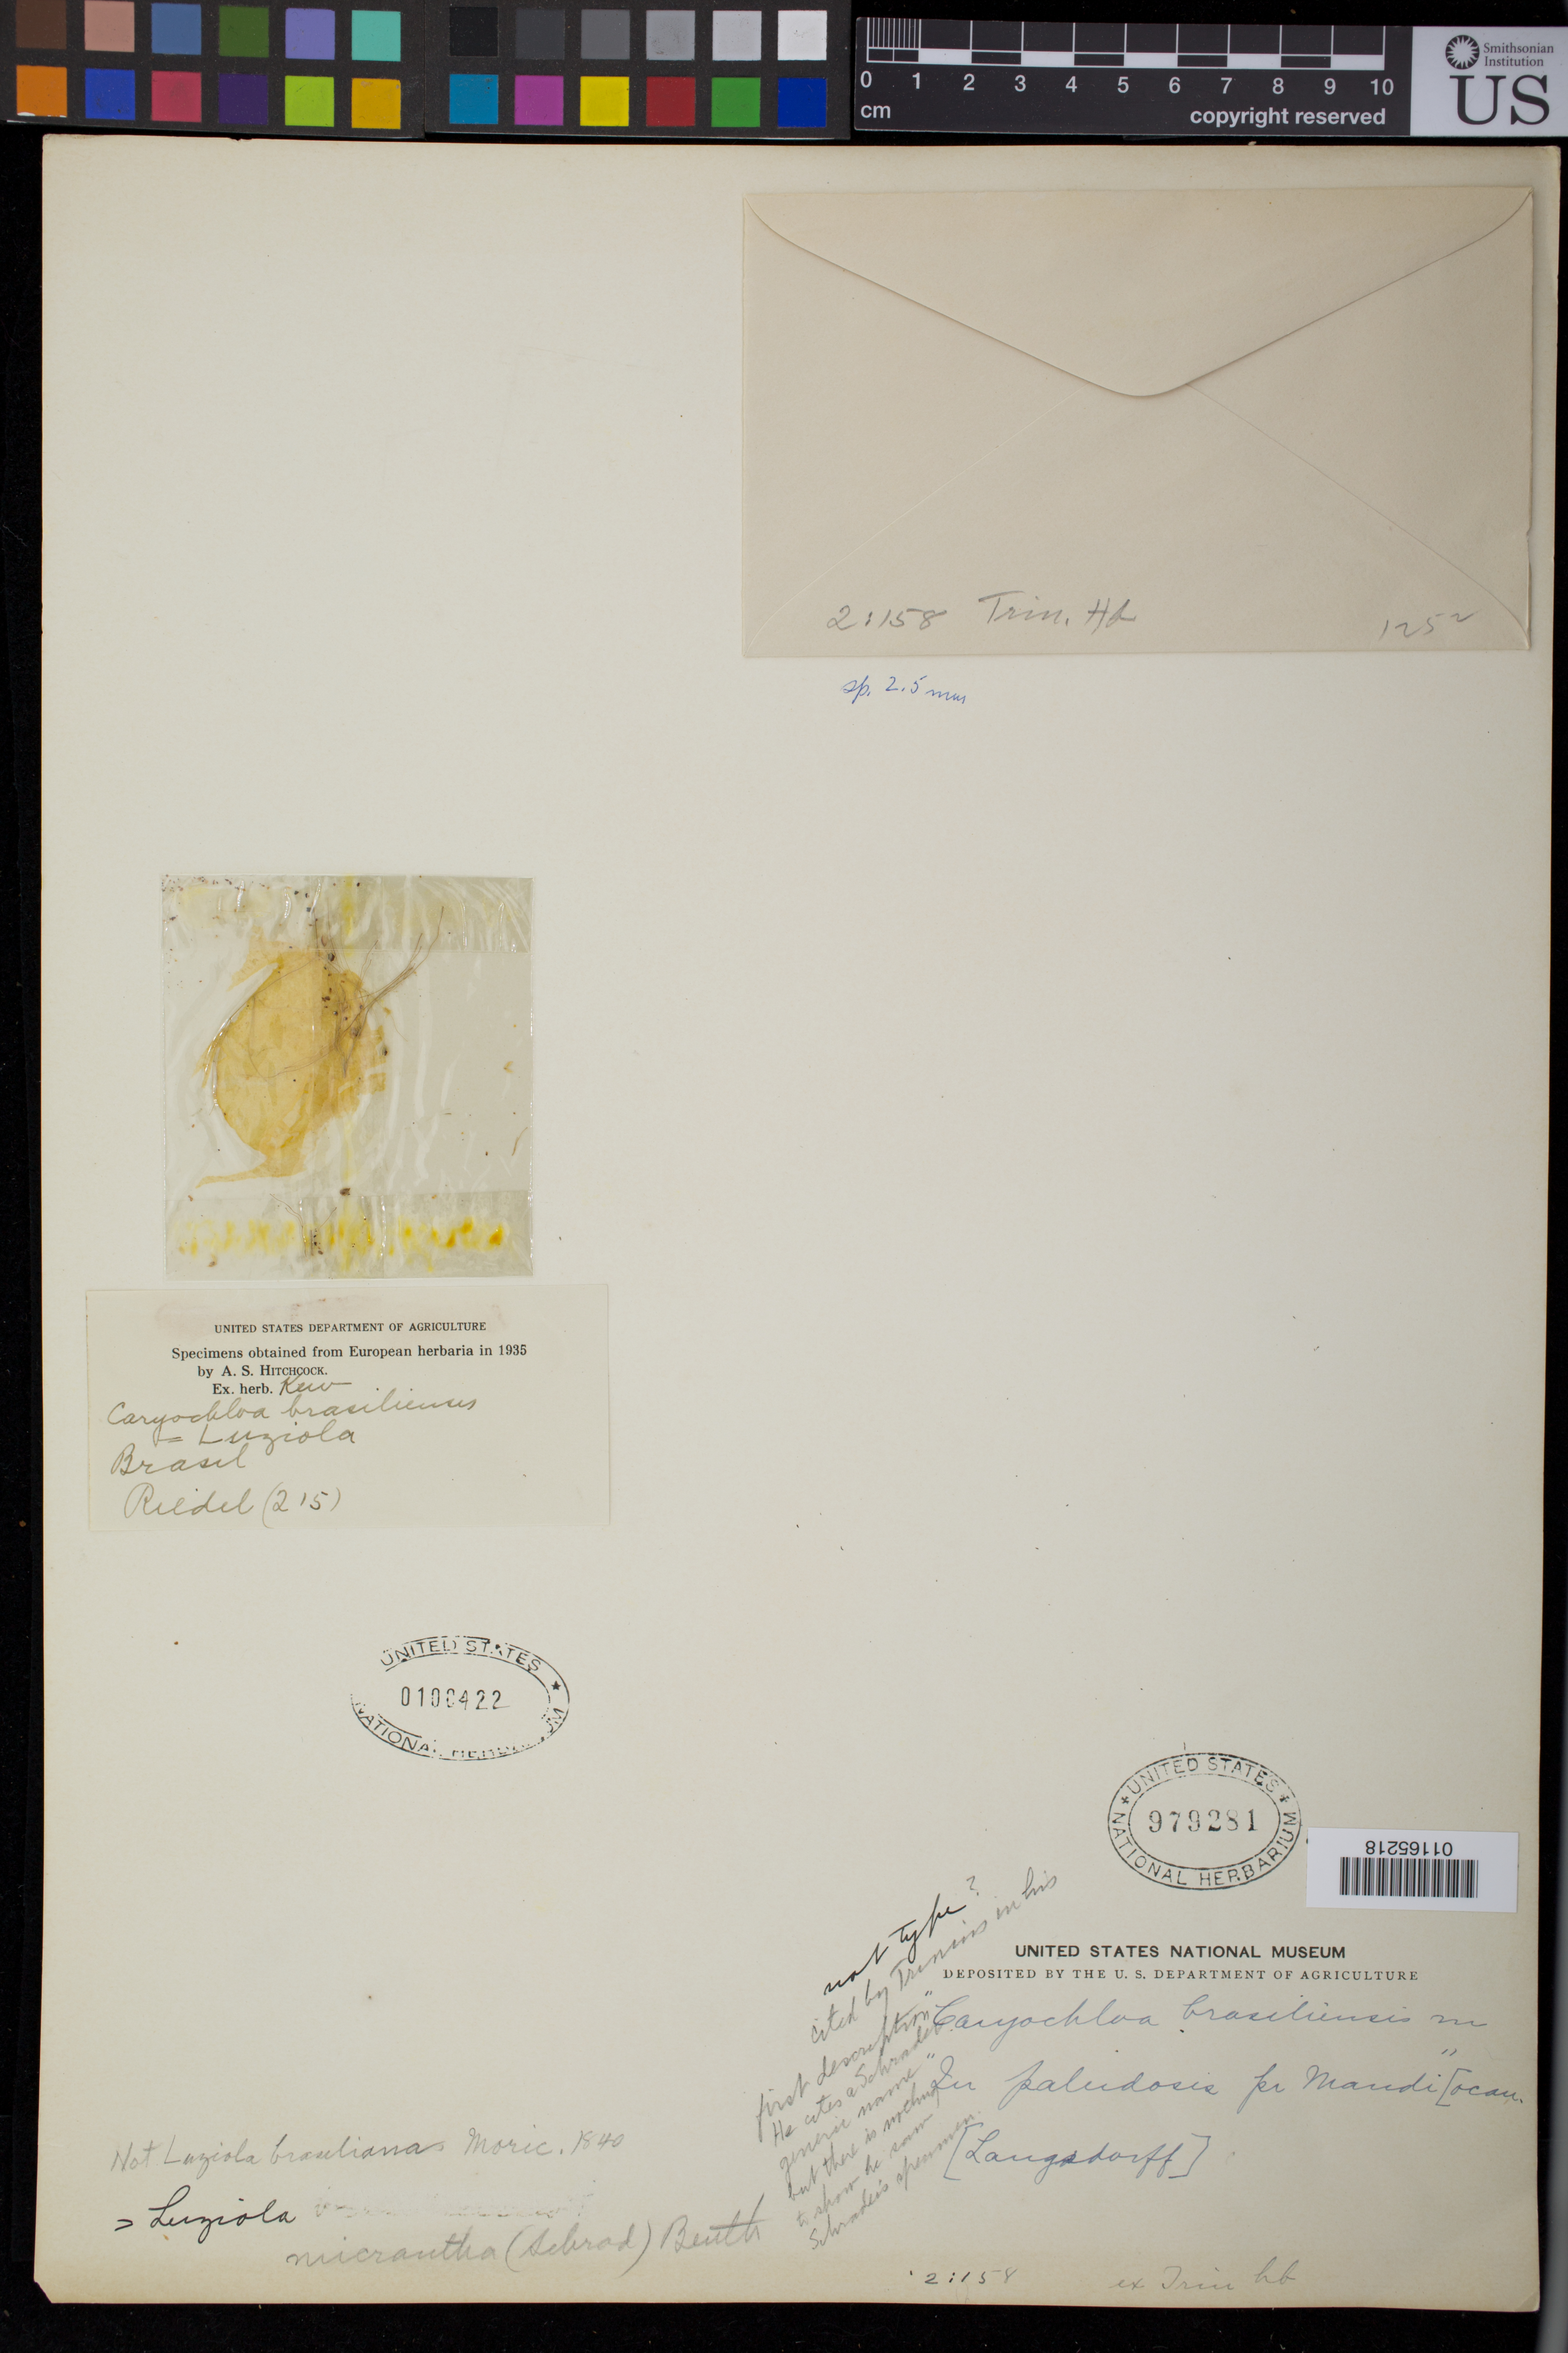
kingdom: Plantae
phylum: Tracheophyta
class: Liliopsida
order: Poales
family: Poaceae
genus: Caryochloa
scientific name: Caryochloa brasiliensis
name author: Trin.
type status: Possible Type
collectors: G. H. von Langsdorff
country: Brazil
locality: Pr. [prope] Mandiocan.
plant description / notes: Fragmentary material of (possible) type specimen ex herb. Trin.; mounted on same sheet with fragmentary material (ex herb. Kew) of non-type specimen, Riedel 215 (USNH 100422).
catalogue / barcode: US 979281